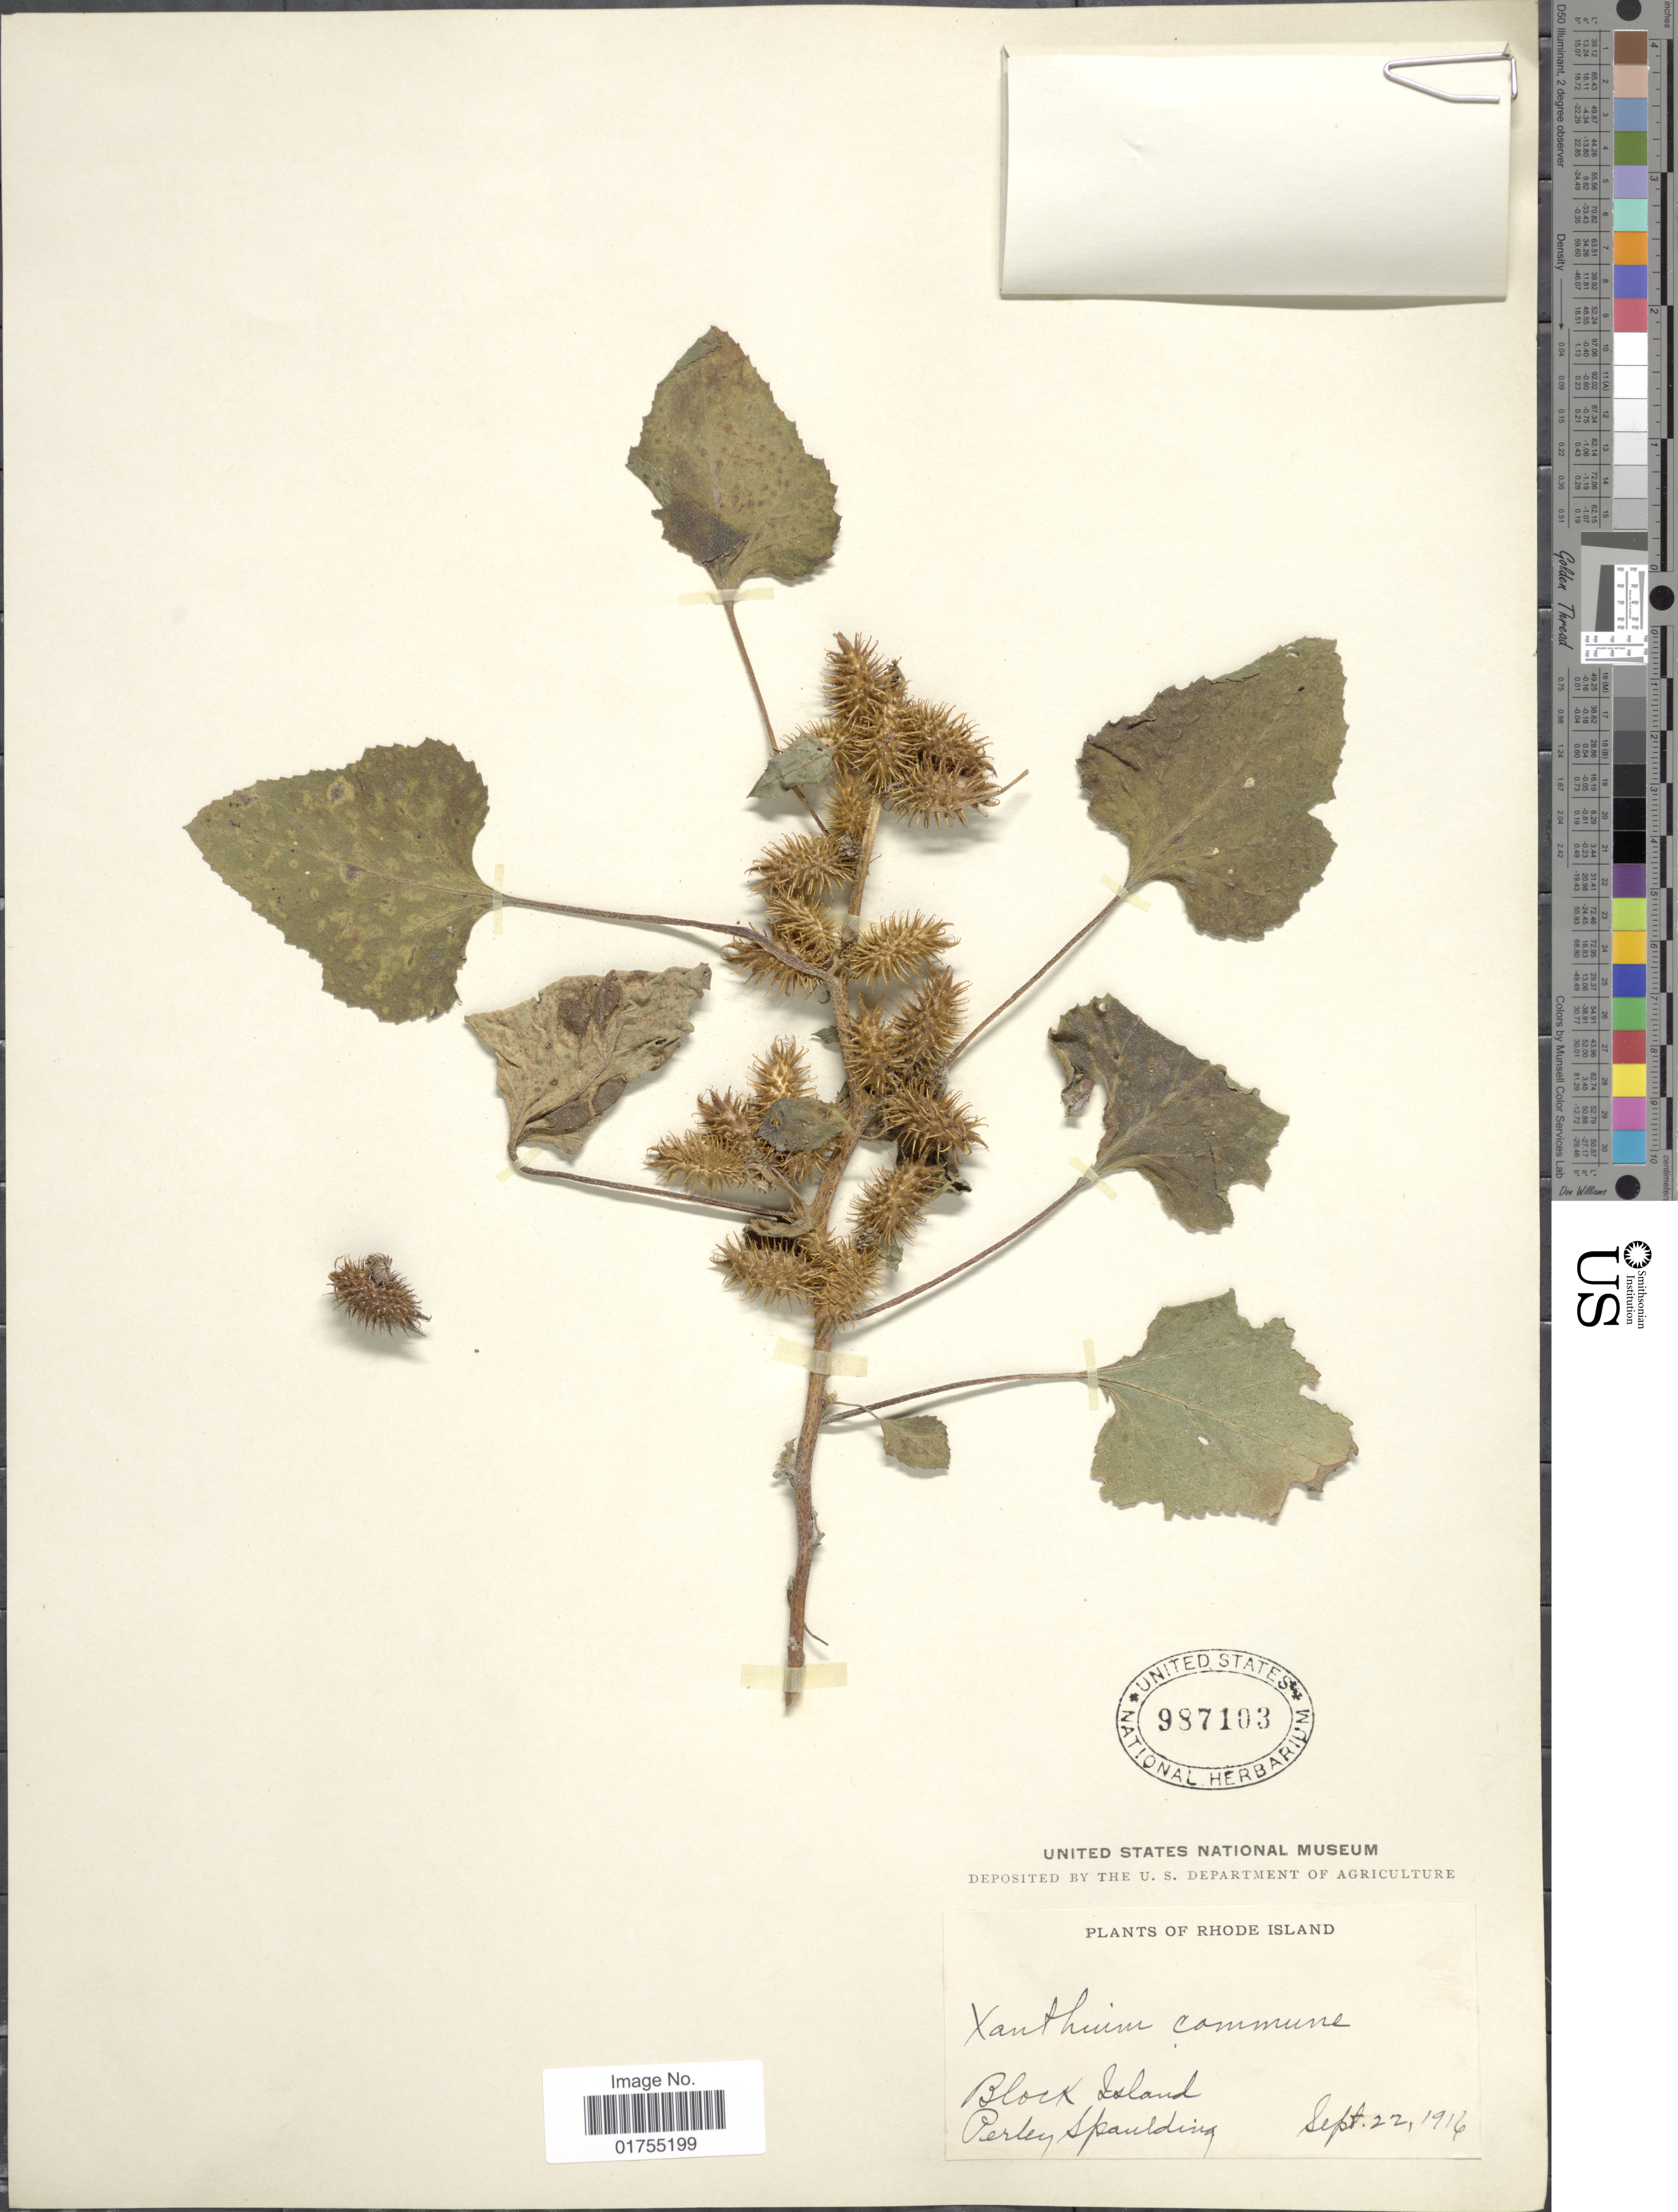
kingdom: Plantae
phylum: Tracheophyta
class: Magnoliopsida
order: Asterales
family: Asteraceae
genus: Xanthium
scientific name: Xanthium strumarium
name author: L.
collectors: P. Spaulding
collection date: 1916-09-22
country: United States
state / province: Rhode Island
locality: Block Island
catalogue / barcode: US 987103